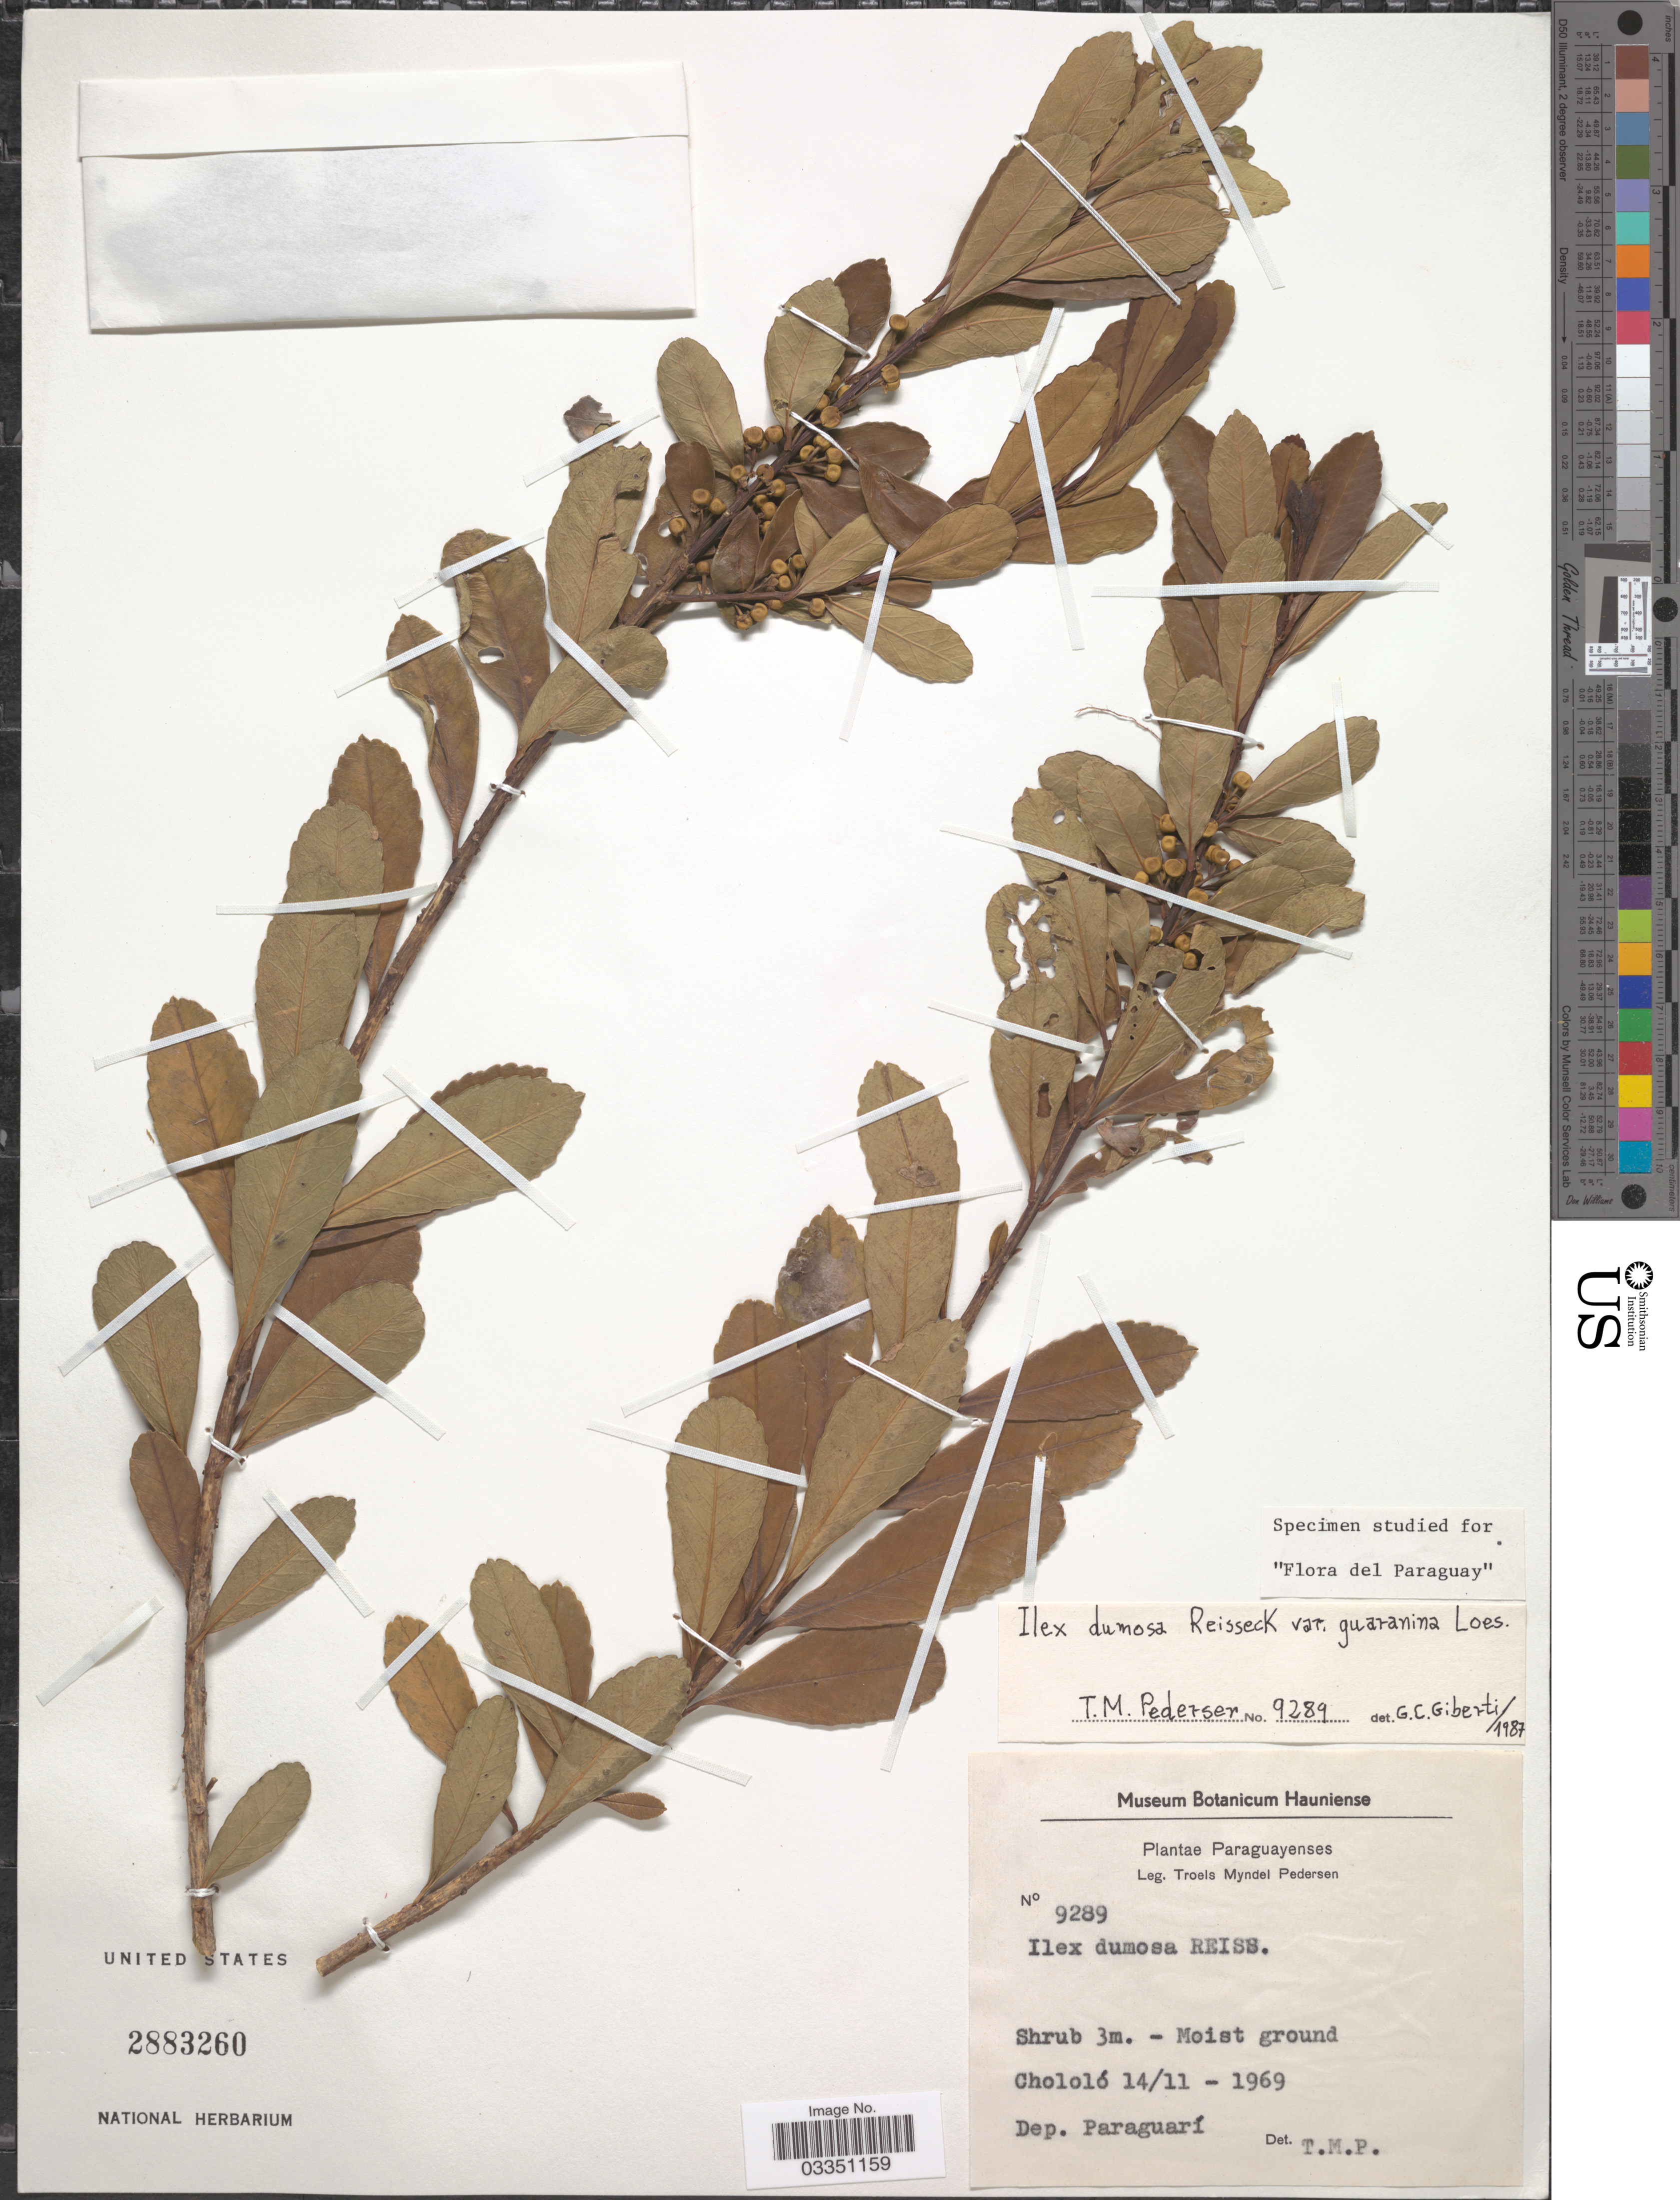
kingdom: Plantae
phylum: Tracheophyta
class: Magnoliopsida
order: Aquifoliales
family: Aquifoliaceae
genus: Ilex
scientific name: Ilex dumosa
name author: Reissek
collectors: T. Pederson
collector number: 9289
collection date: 1969-11-14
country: Paraguay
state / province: Paraguari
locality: Chololó. Dep. Paraguarí.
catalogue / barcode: US 2883260